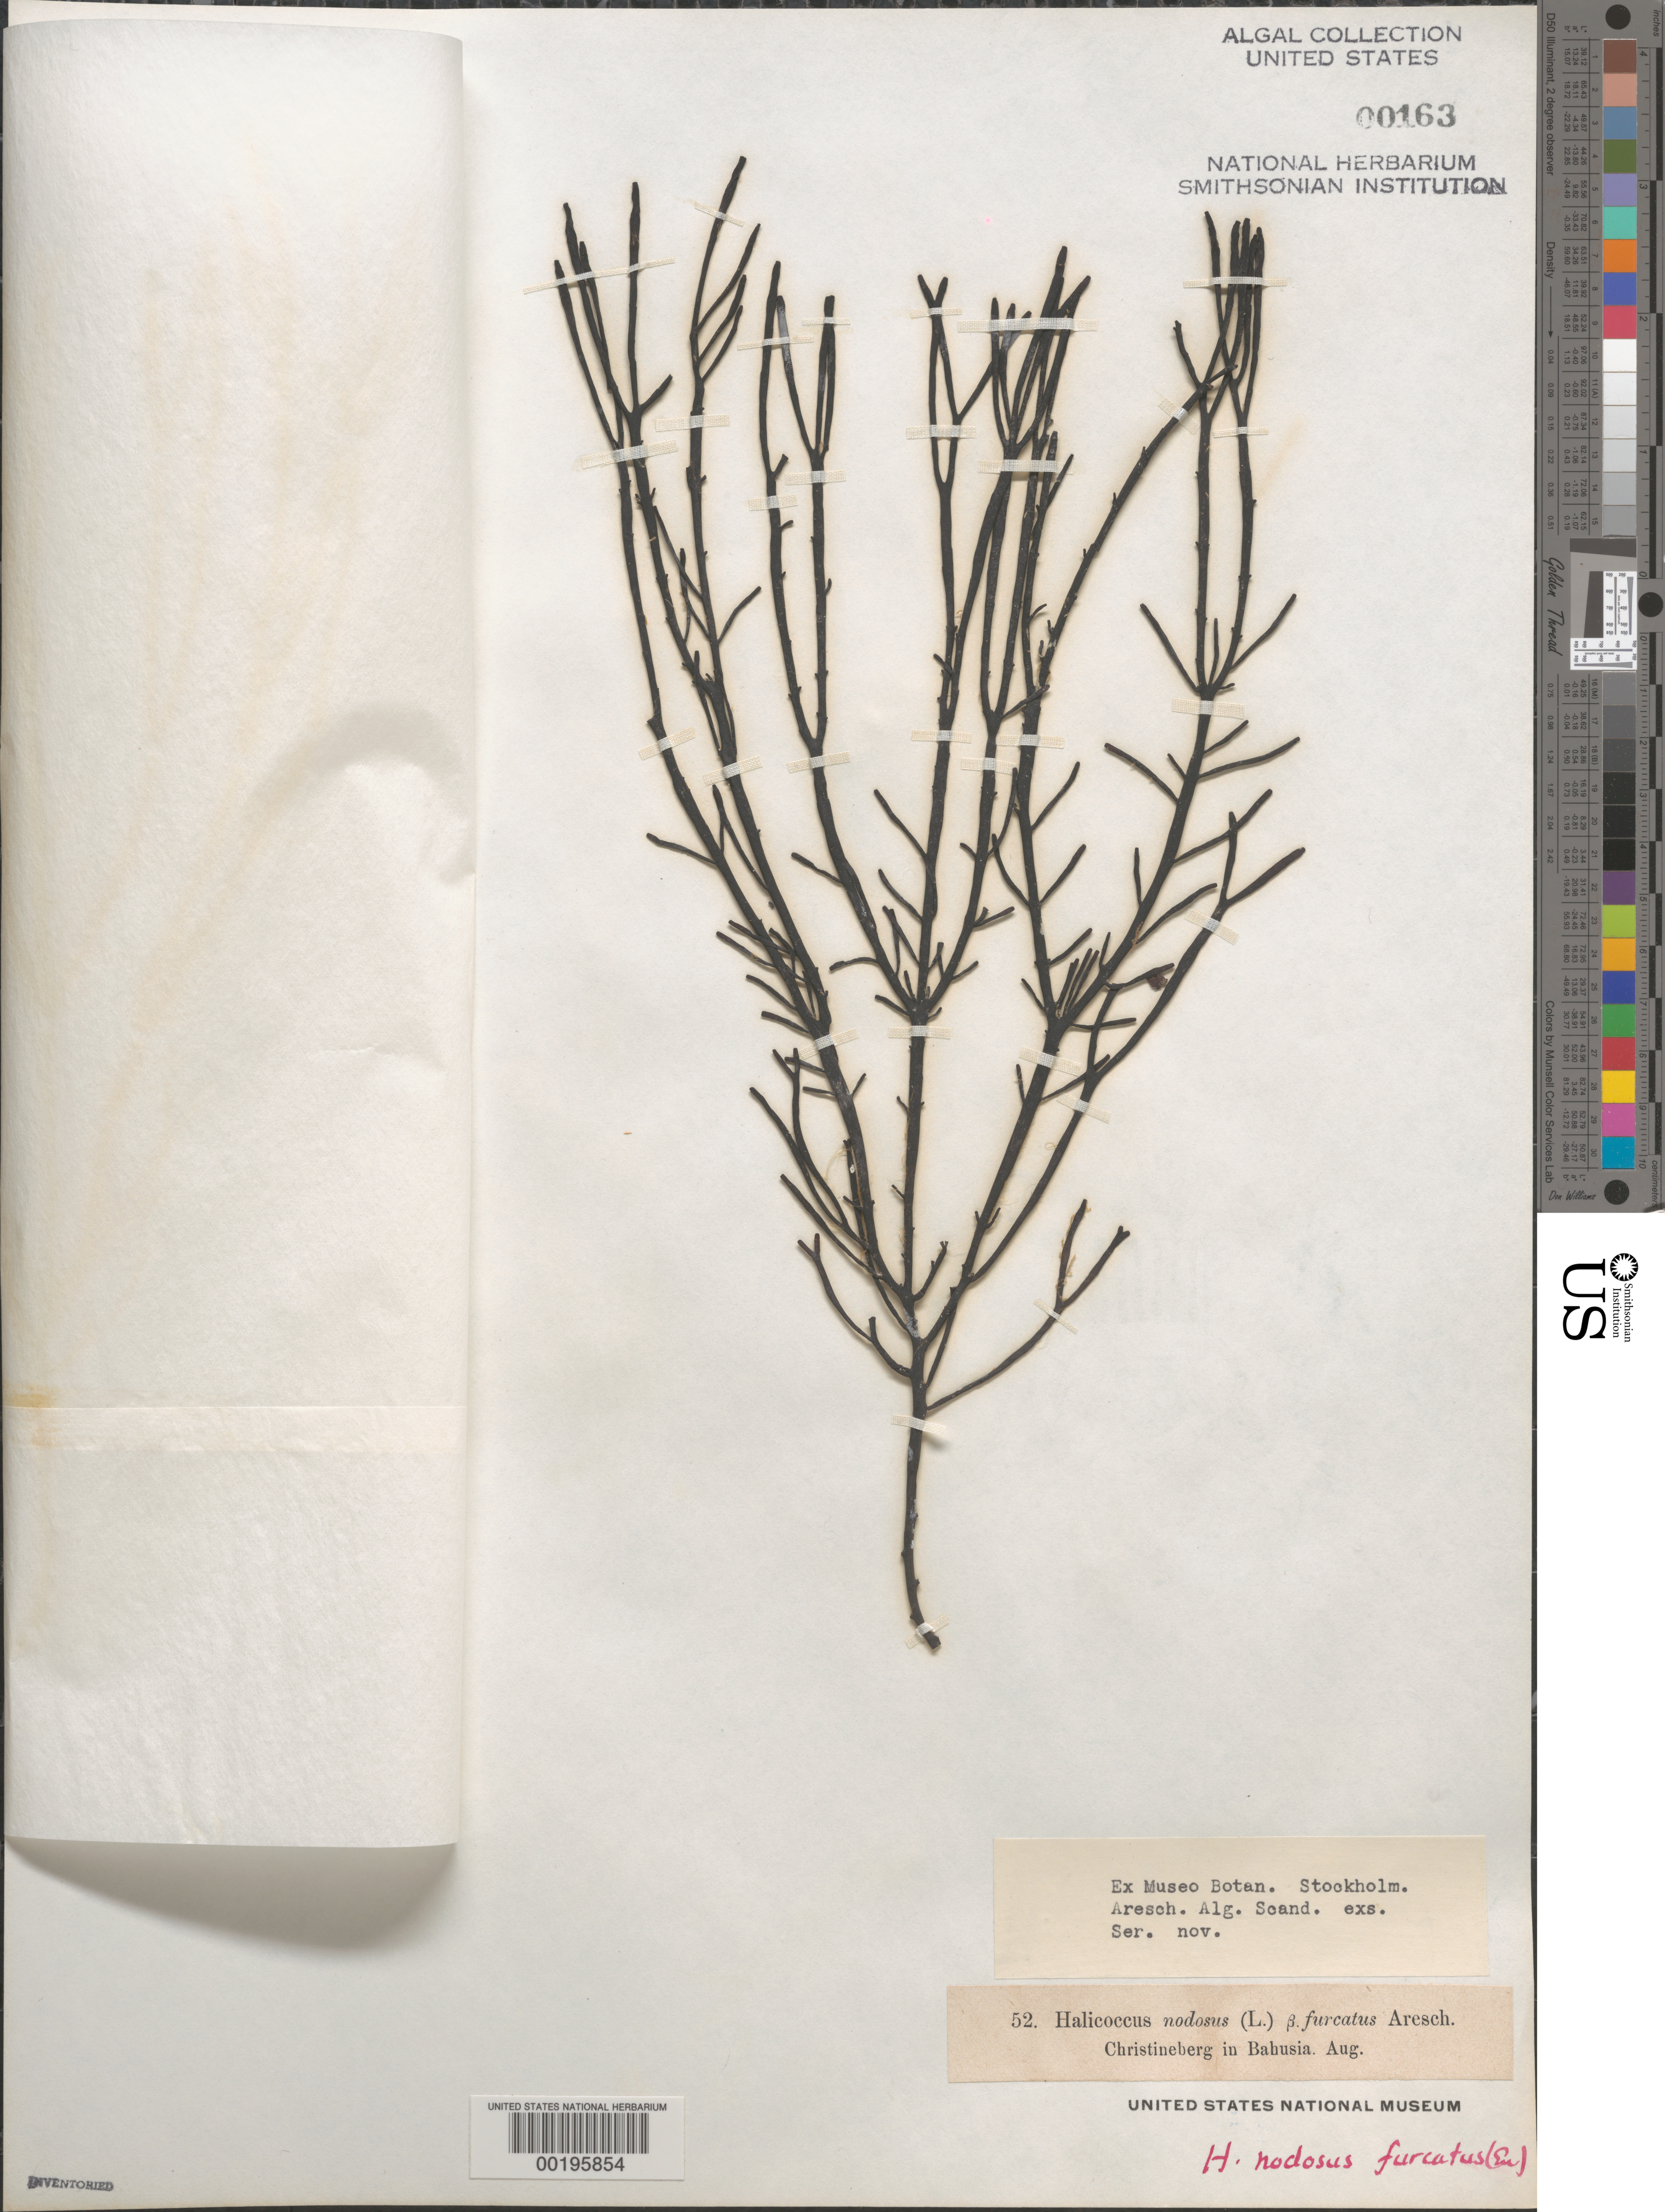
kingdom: Chromista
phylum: Ochrophyta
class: Phaeophyceae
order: Fucales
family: Fucaceae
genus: Ascophyllum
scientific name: Ascophyllum nodosum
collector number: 52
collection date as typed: Aug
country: Sweden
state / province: Västra Götaland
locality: Christineberg, bohuslan (bahusia)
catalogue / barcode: US 163